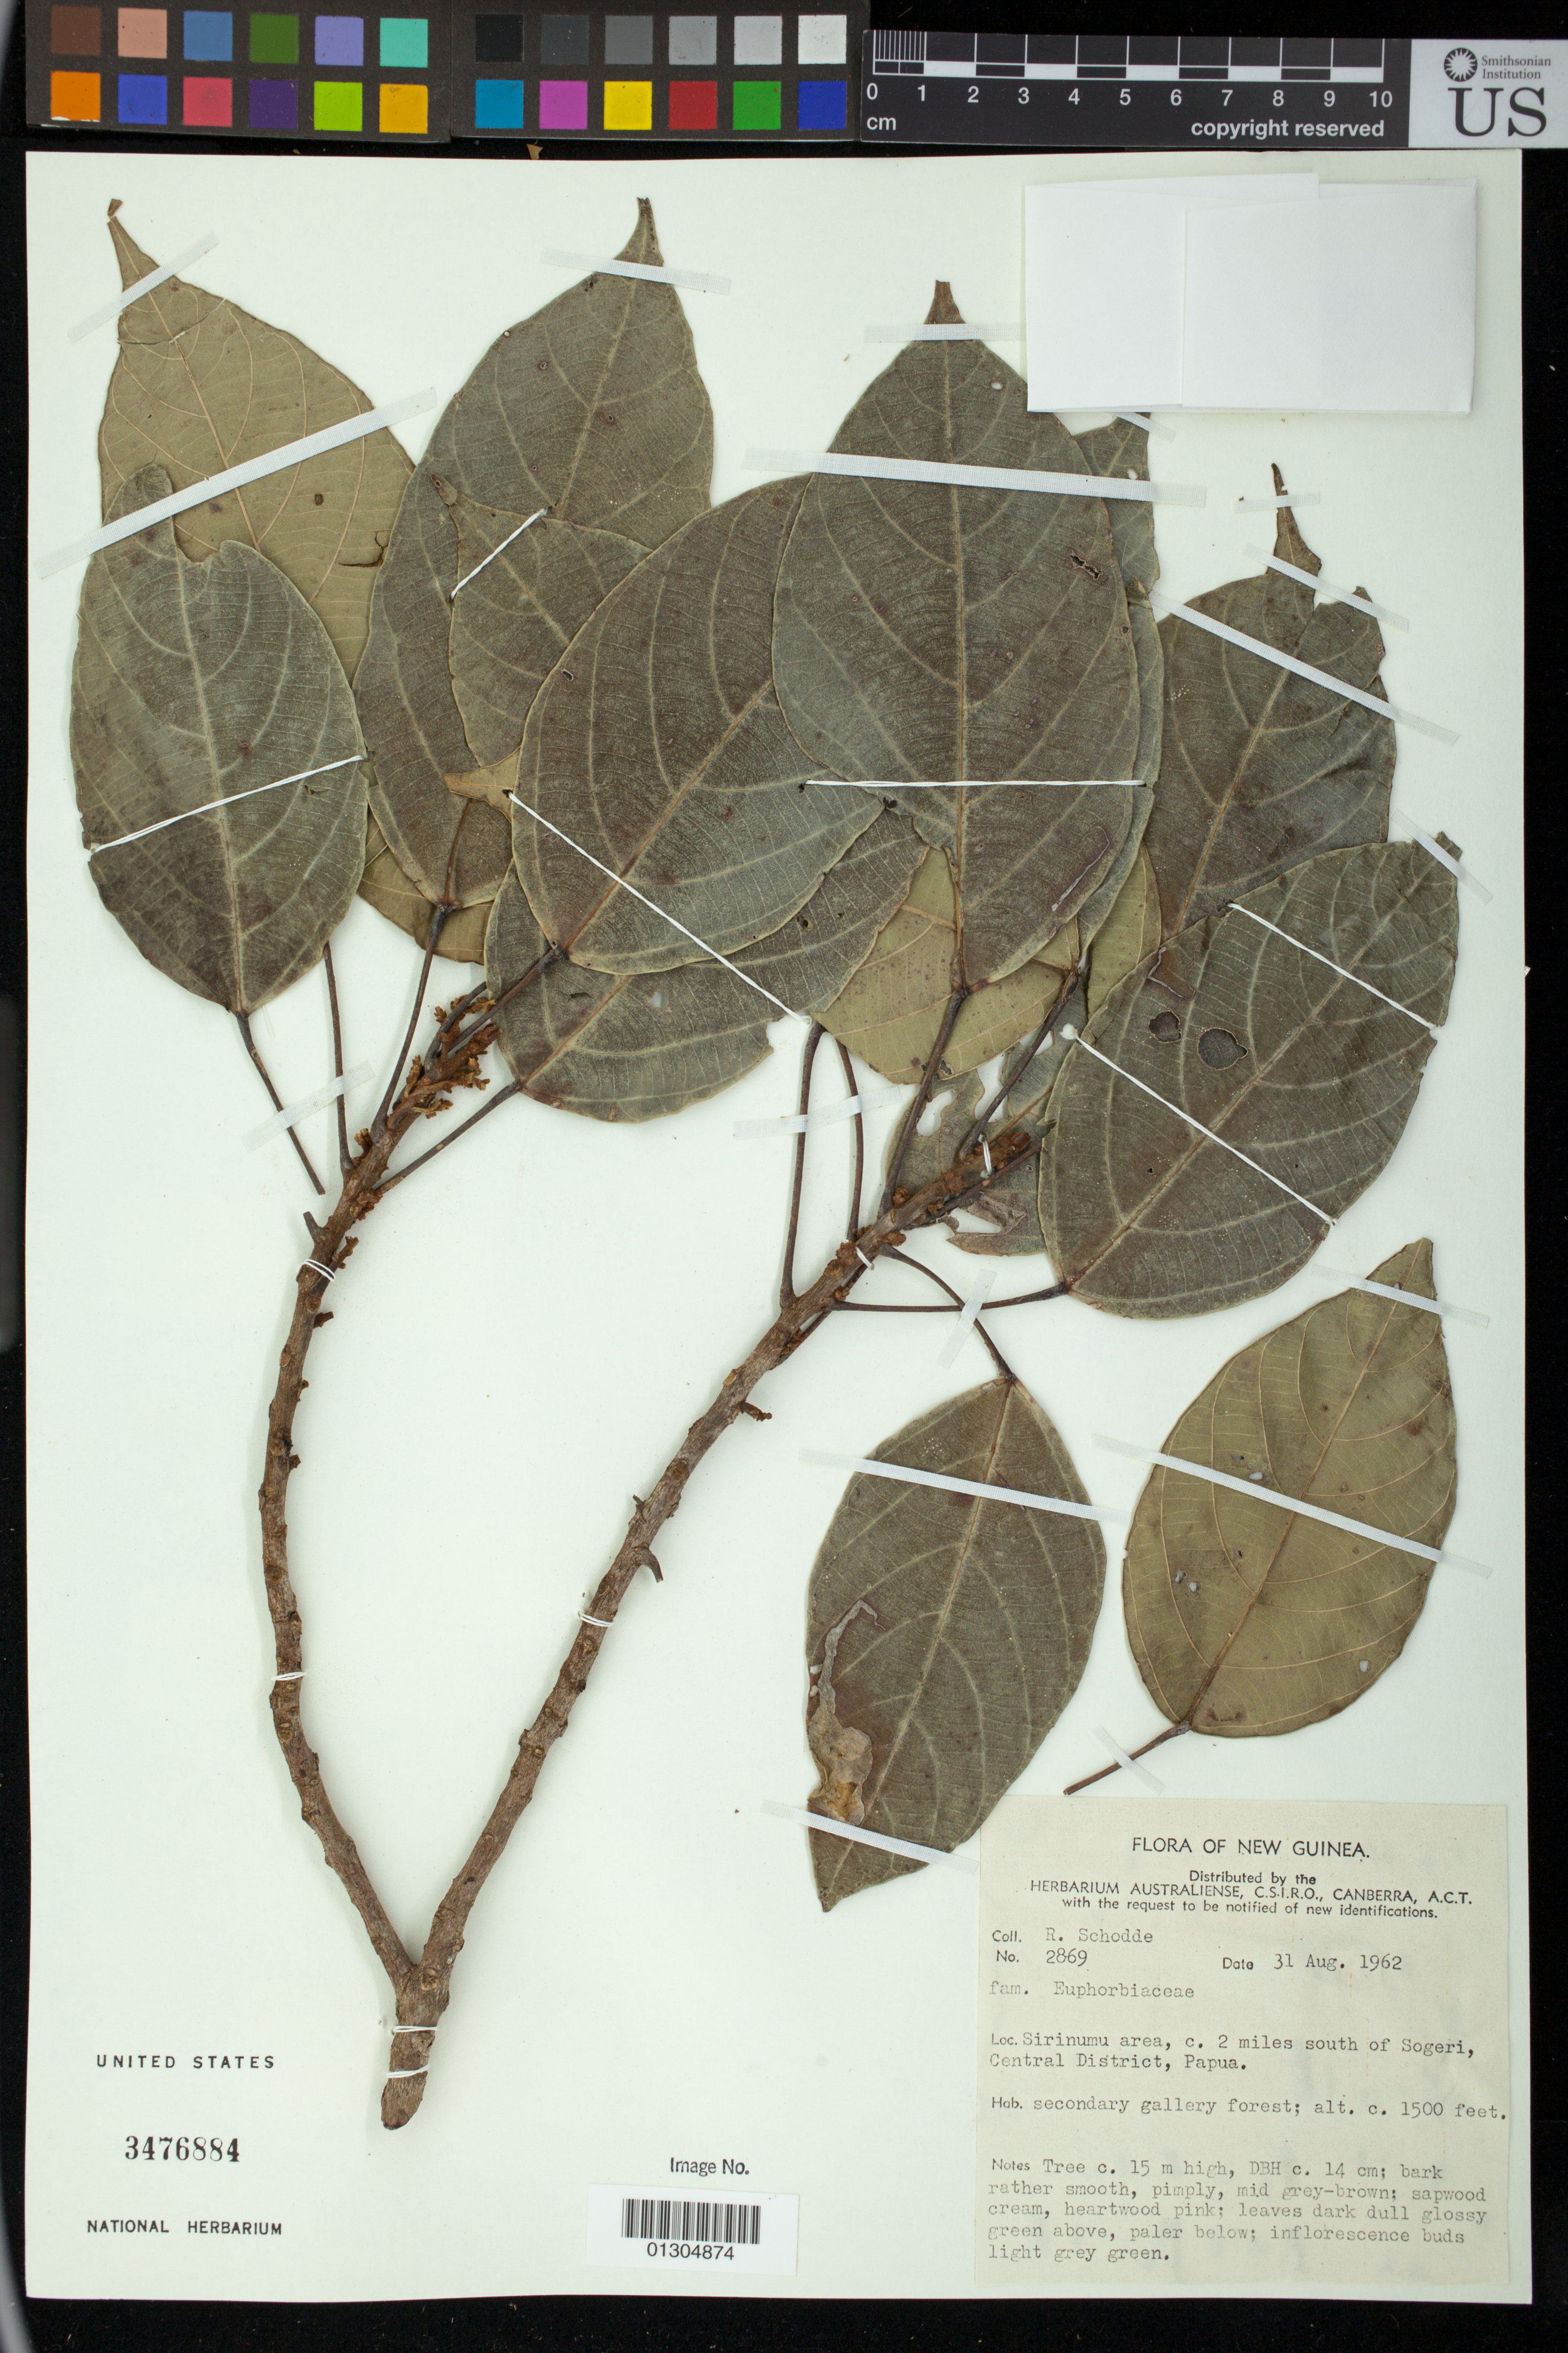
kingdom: Plantae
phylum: Tracheophyta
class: Magnoliopsida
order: Malpighiales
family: Euphorbiaceae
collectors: R. Schodde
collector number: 2869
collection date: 1962-08-31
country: Papua New Guinea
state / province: Central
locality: Sirinumu area, c. 2 miles south of Sogeri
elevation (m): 457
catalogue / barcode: US 3476884